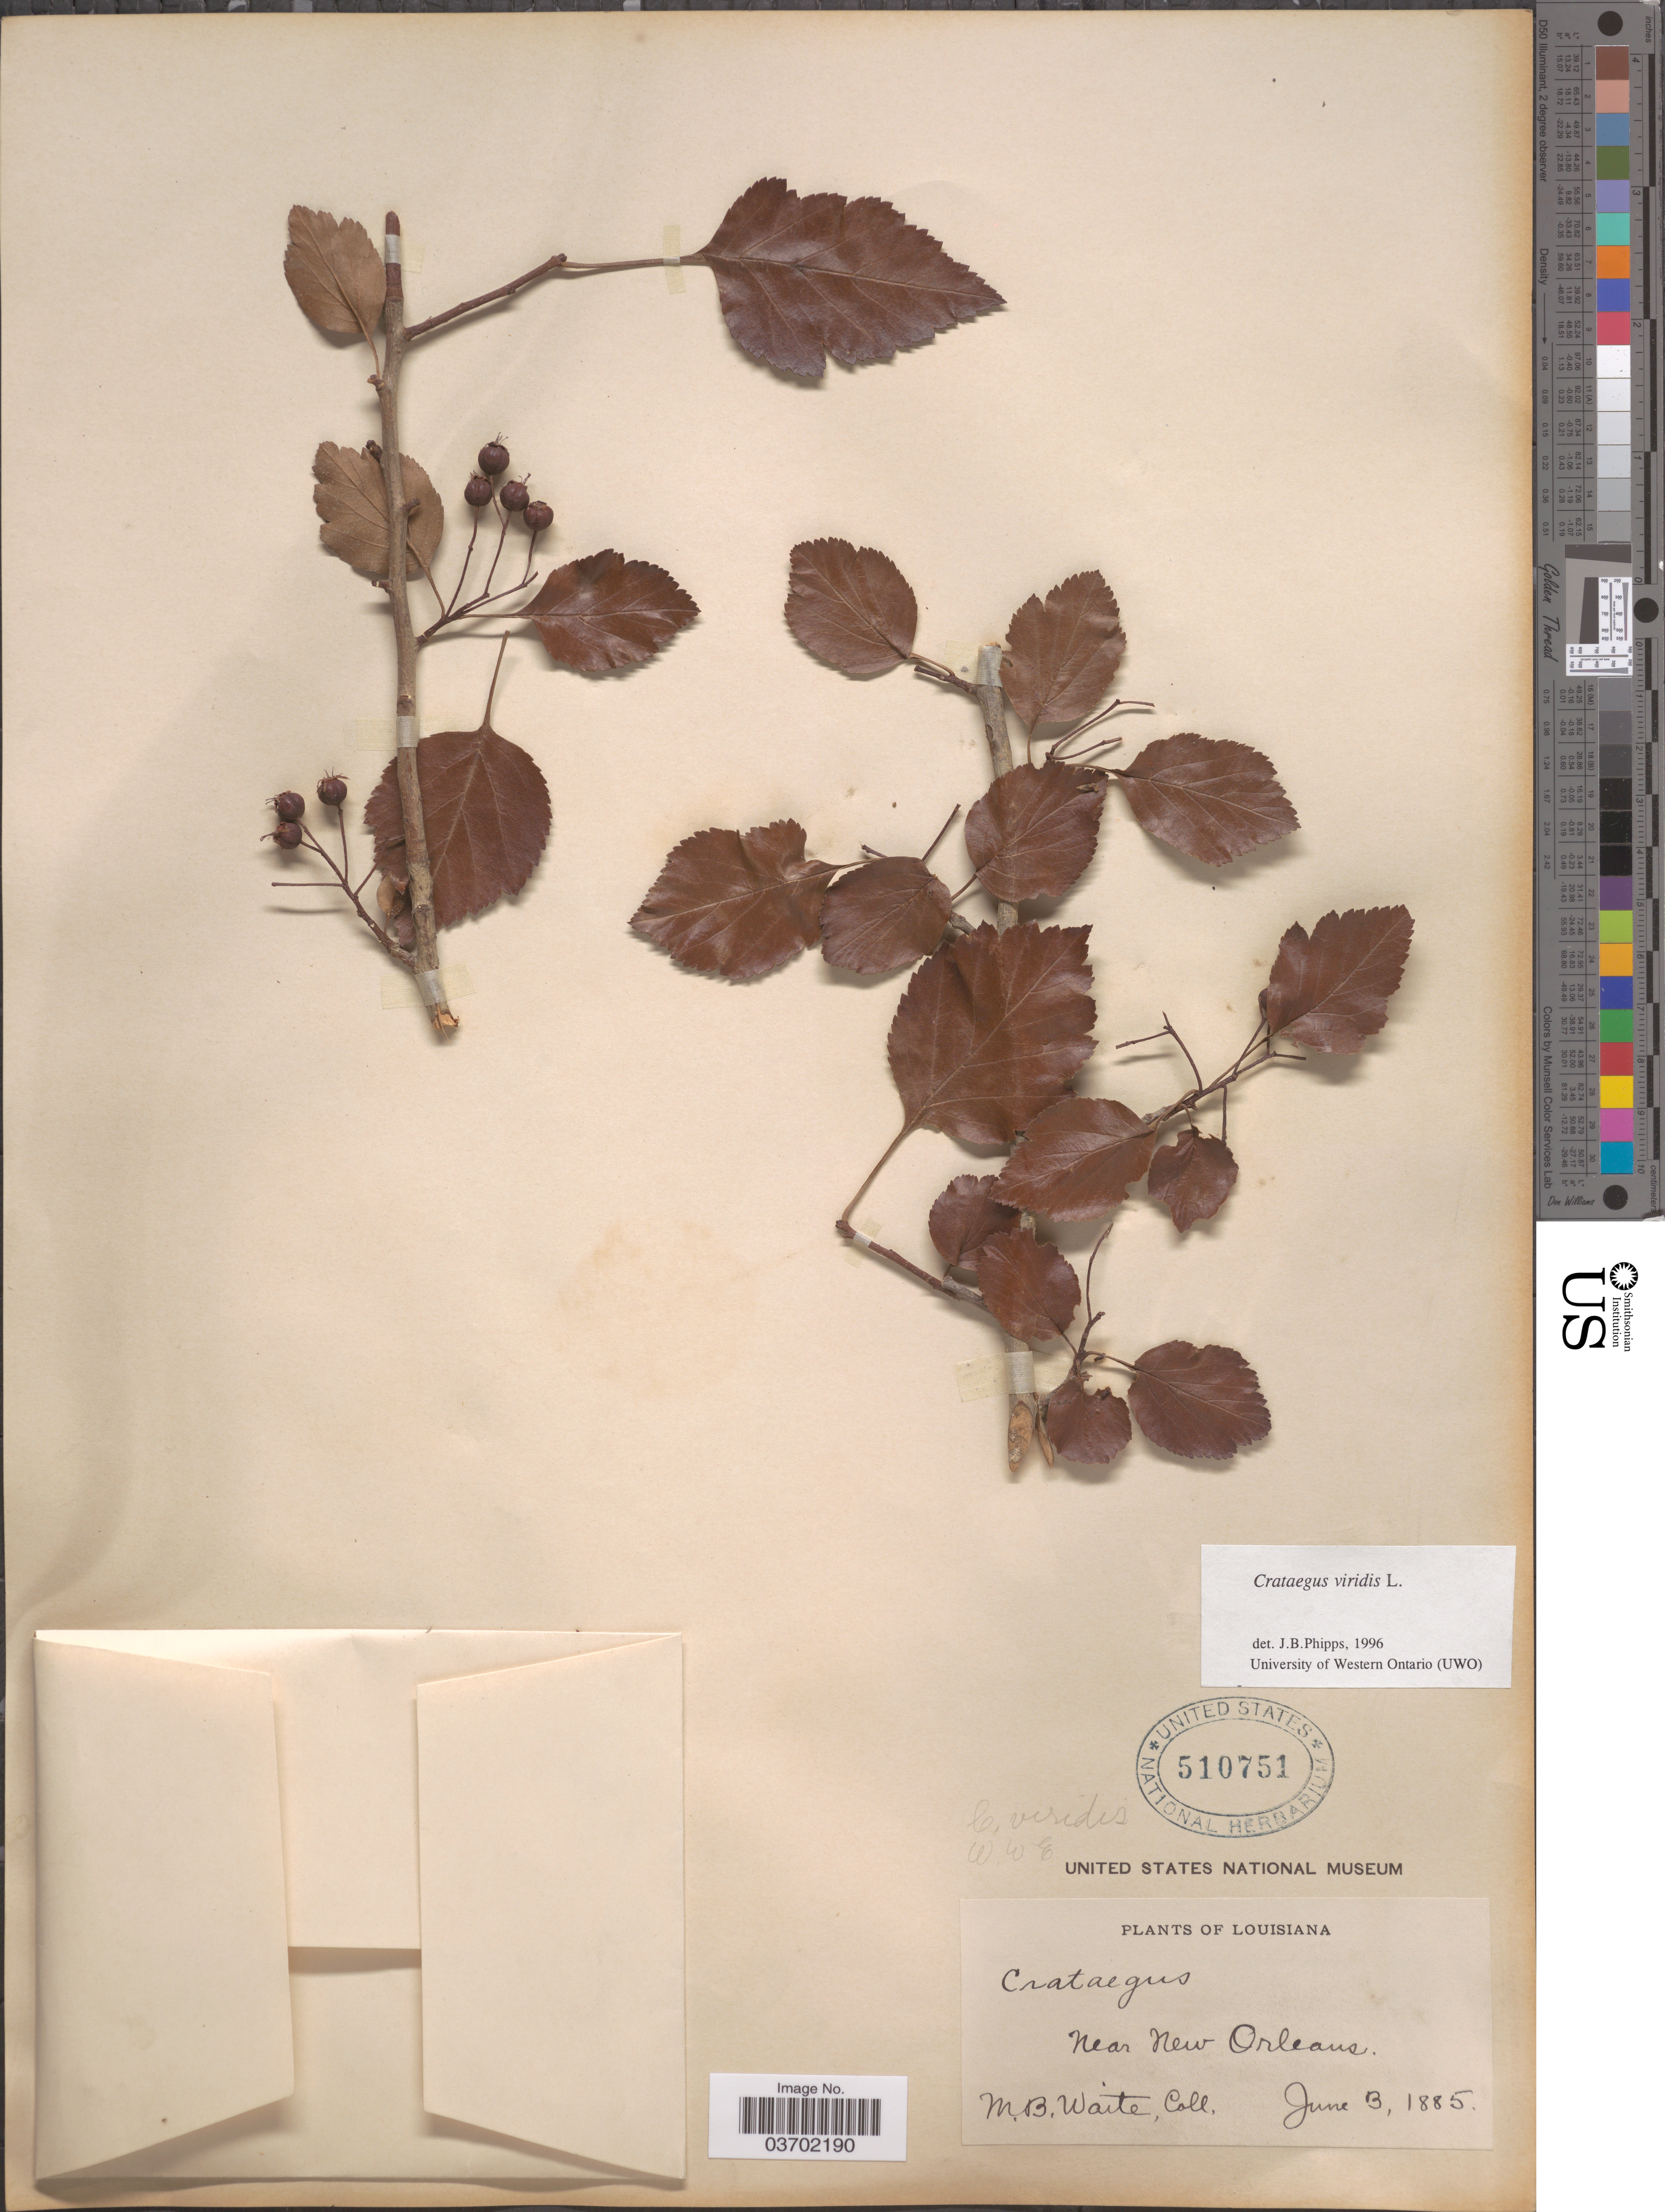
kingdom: Plantae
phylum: Tracheophyta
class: Magnoliopsida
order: Rosales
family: Rosaceae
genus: Crataegus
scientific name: Crataegus viridis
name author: L.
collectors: M. B. Waite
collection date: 1885-06-03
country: United States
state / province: Louisiana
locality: Near New Orleans.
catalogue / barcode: US 510751